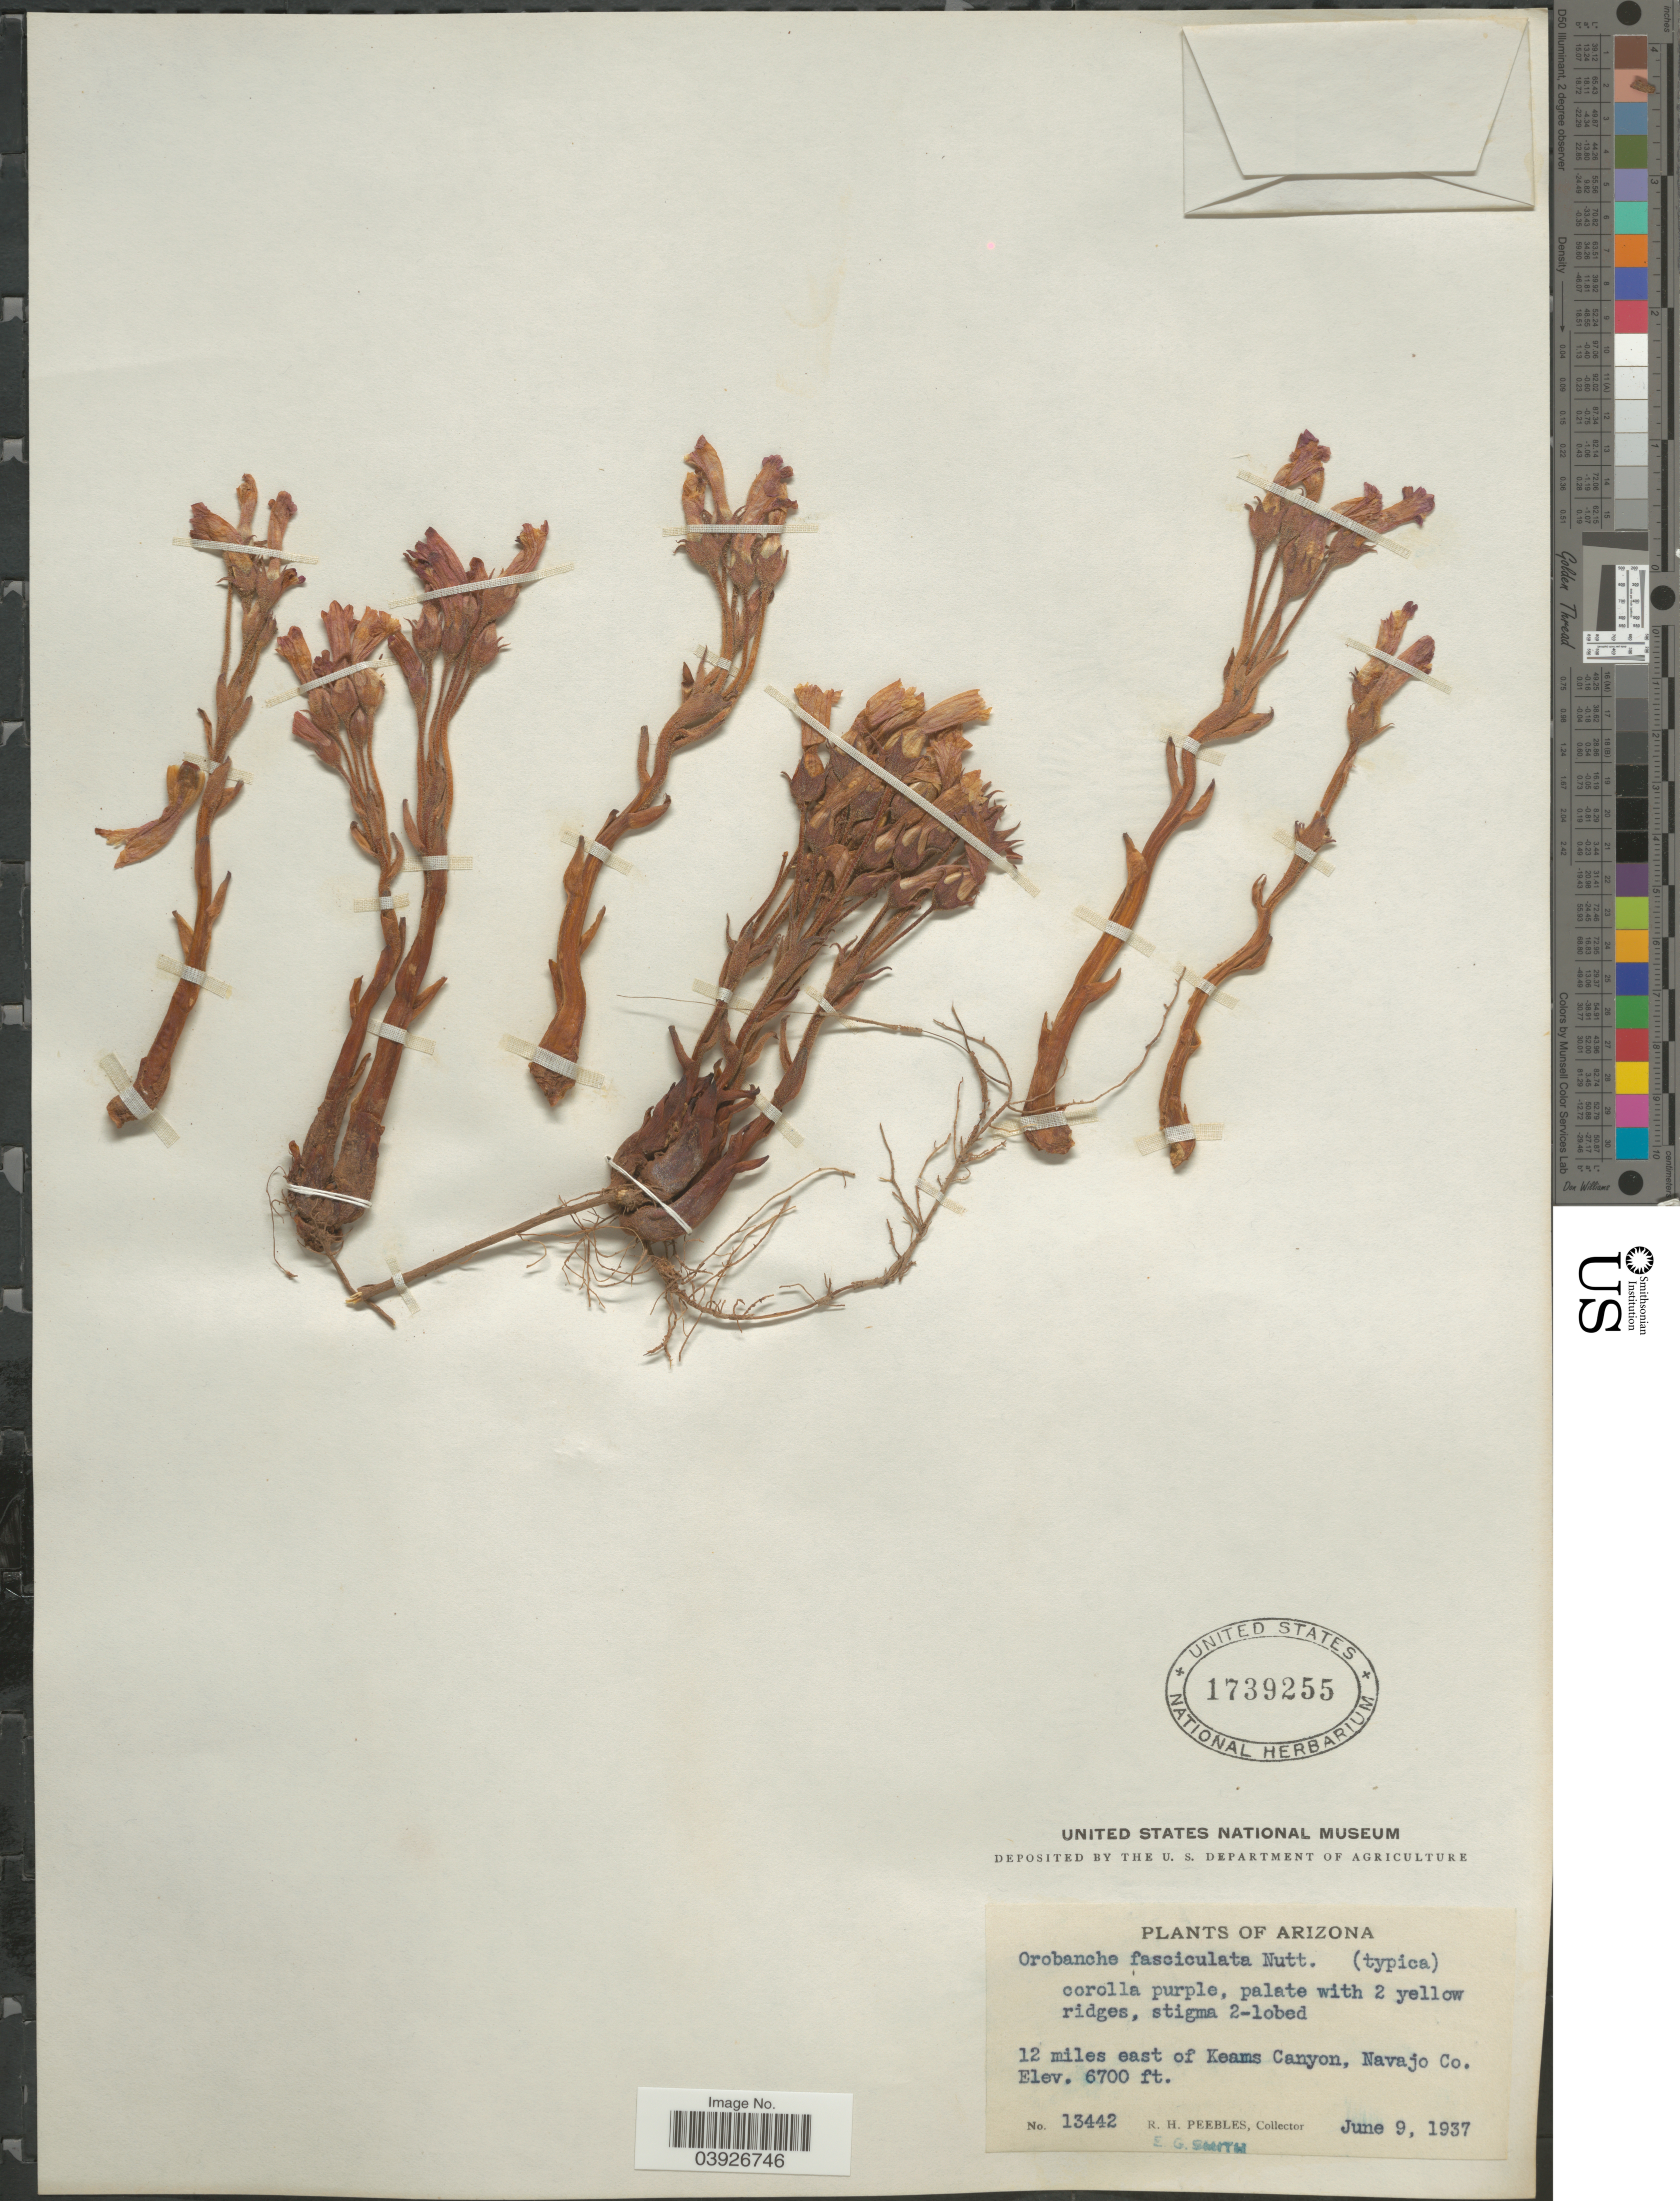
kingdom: Plantae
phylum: Tracheophyta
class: Magnoliopsida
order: Lamiales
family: Orobanchaceae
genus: Aphyllon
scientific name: Aphyllon fasciculatum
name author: (Nutt.) Torr. & A. Gray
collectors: R. H. Peebles & E. G. Smith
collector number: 13442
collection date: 1937-06-09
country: United States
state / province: Arizona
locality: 12 miles east of Keams Canyon, Navajo Co.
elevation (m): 2042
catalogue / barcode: US 1739255